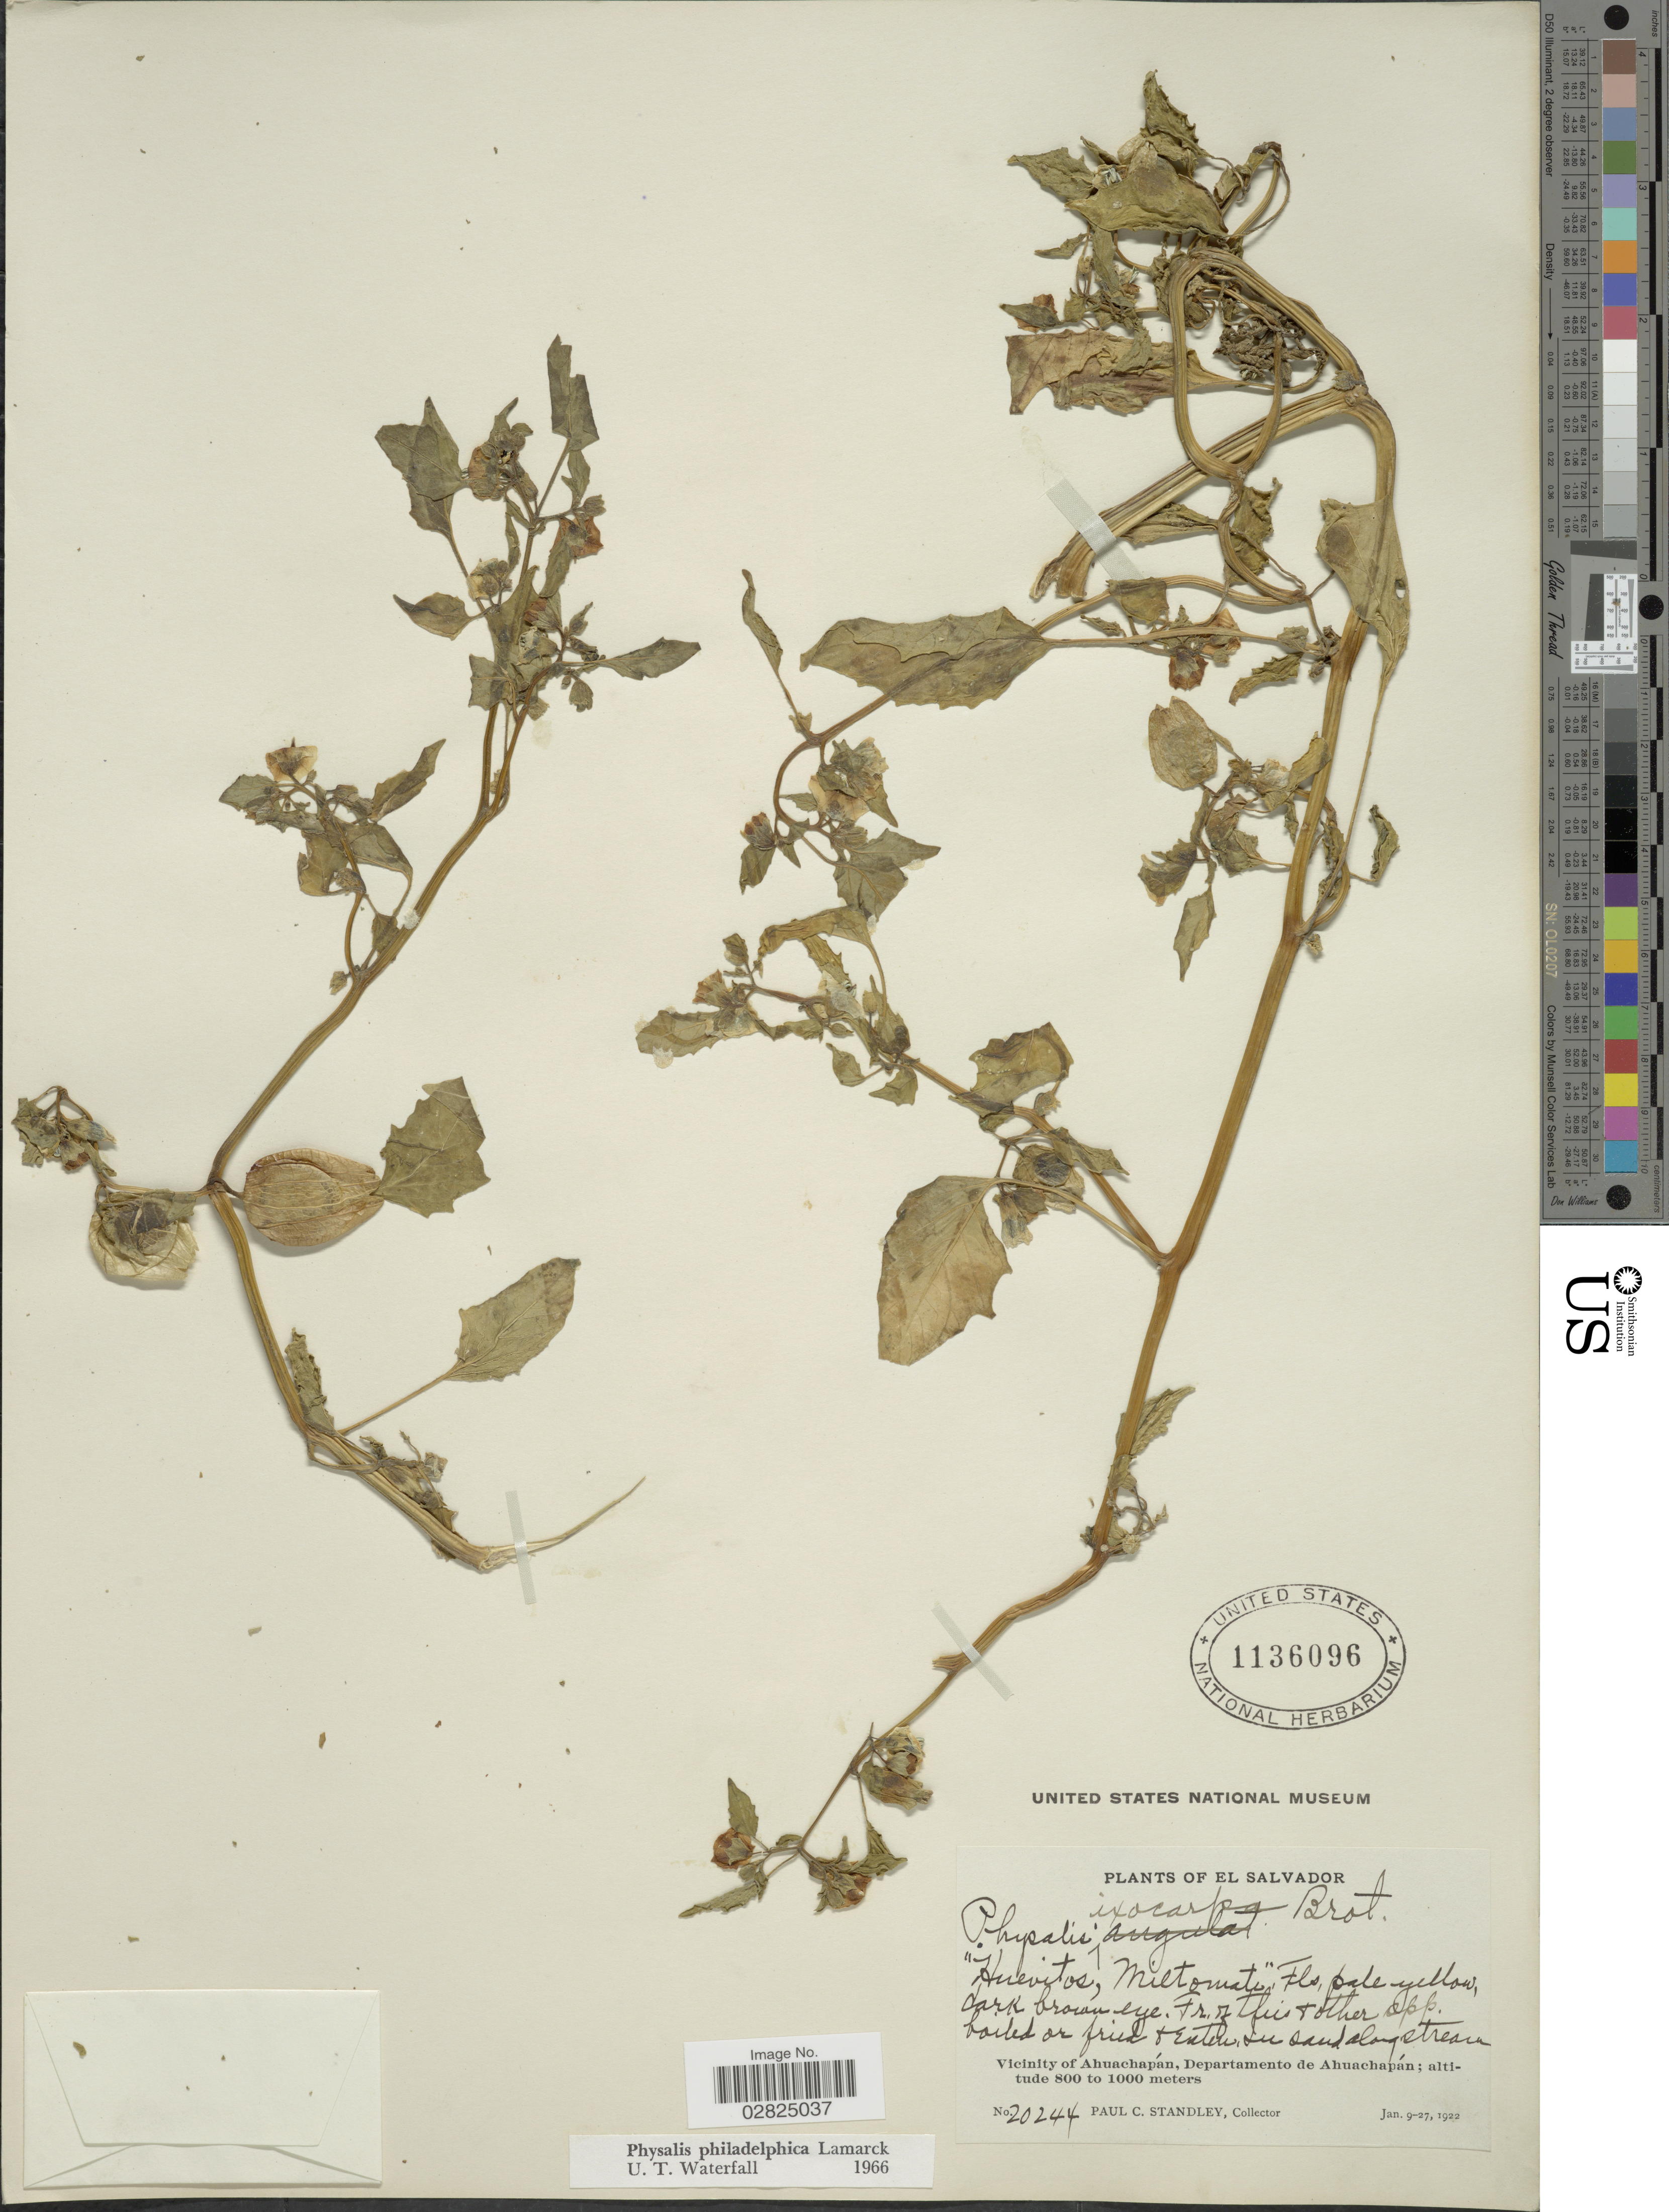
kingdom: Plantae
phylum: Tracheophyta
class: Magnoliopsida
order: Solanales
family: Solanaceae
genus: Physalis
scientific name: Physalis philadelphica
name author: Lam.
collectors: P. C. Standley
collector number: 20244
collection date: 1922-01-09/1922-01-27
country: El Salvador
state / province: Ahuachapan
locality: Vicinity of Ahuacapán, Departamento de Ahuacapán.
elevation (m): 800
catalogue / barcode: US 1136096